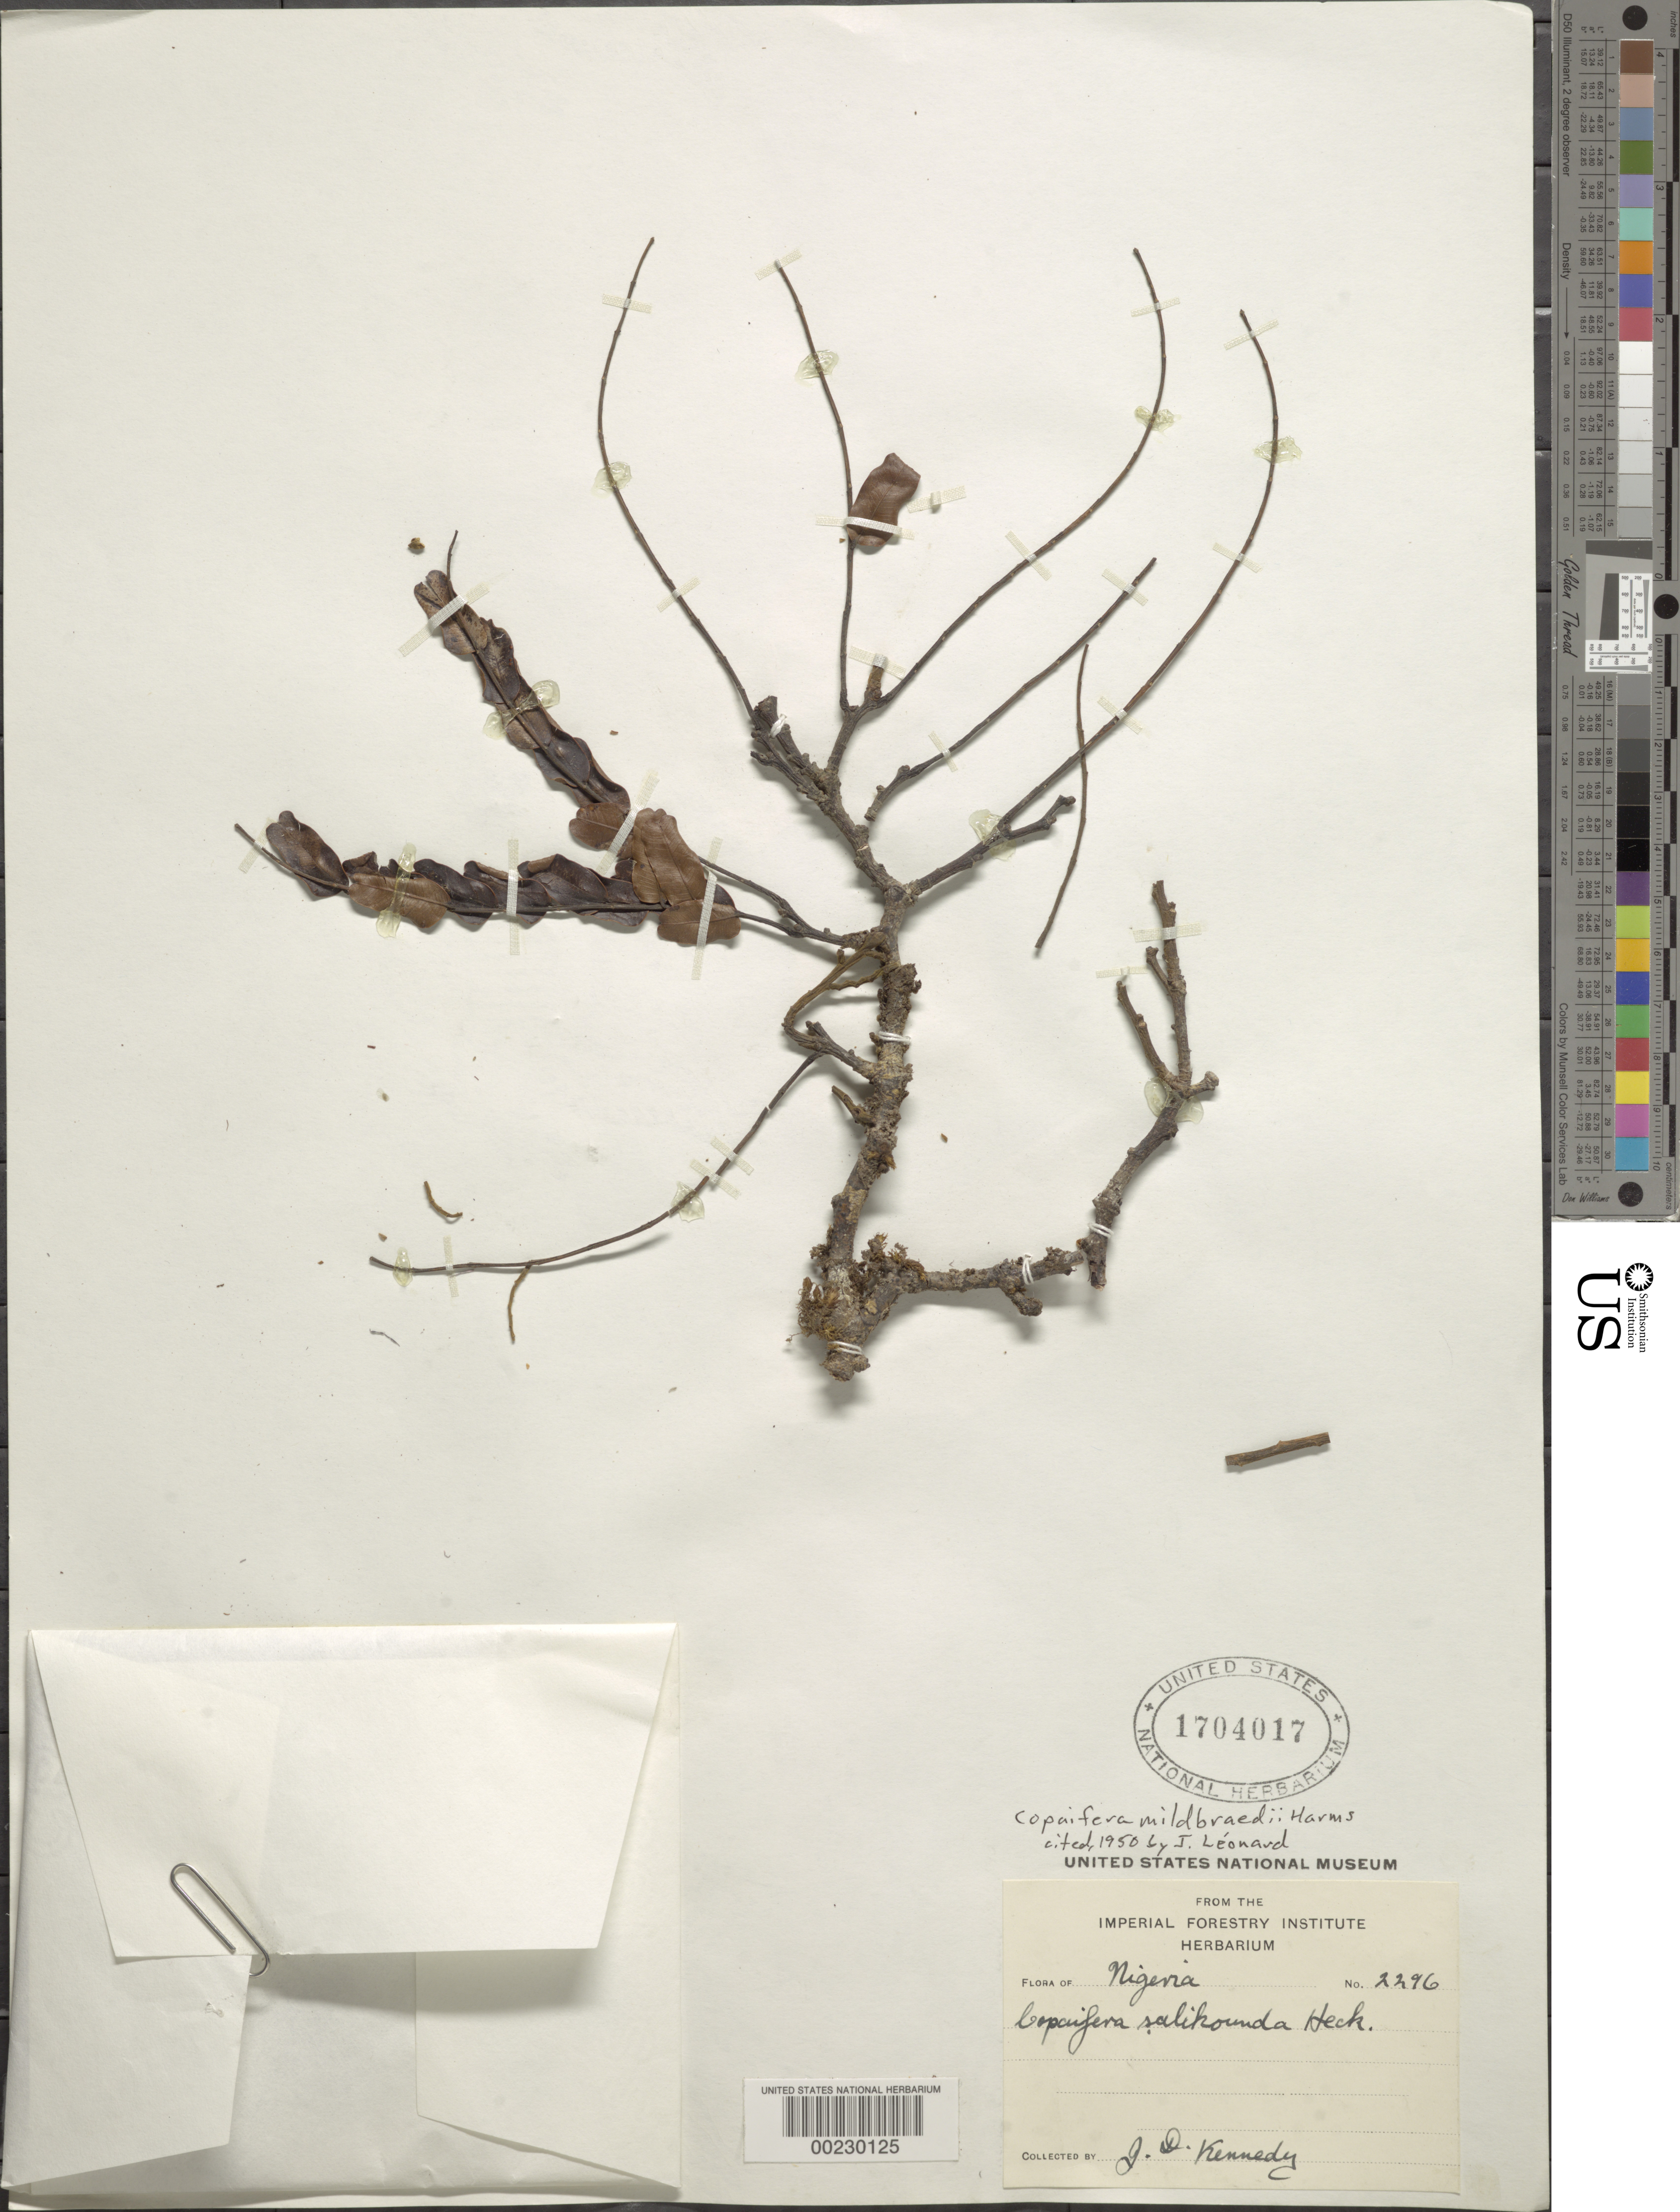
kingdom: Plantae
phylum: Tracheophyta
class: Magnoliopsida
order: Fabales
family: Fabaceae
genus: Copaifera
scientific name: Copaifera mildbraedii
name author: Harms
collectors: J. D. Kennedy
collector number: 2296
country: Nigeria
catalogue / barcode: US 1704017